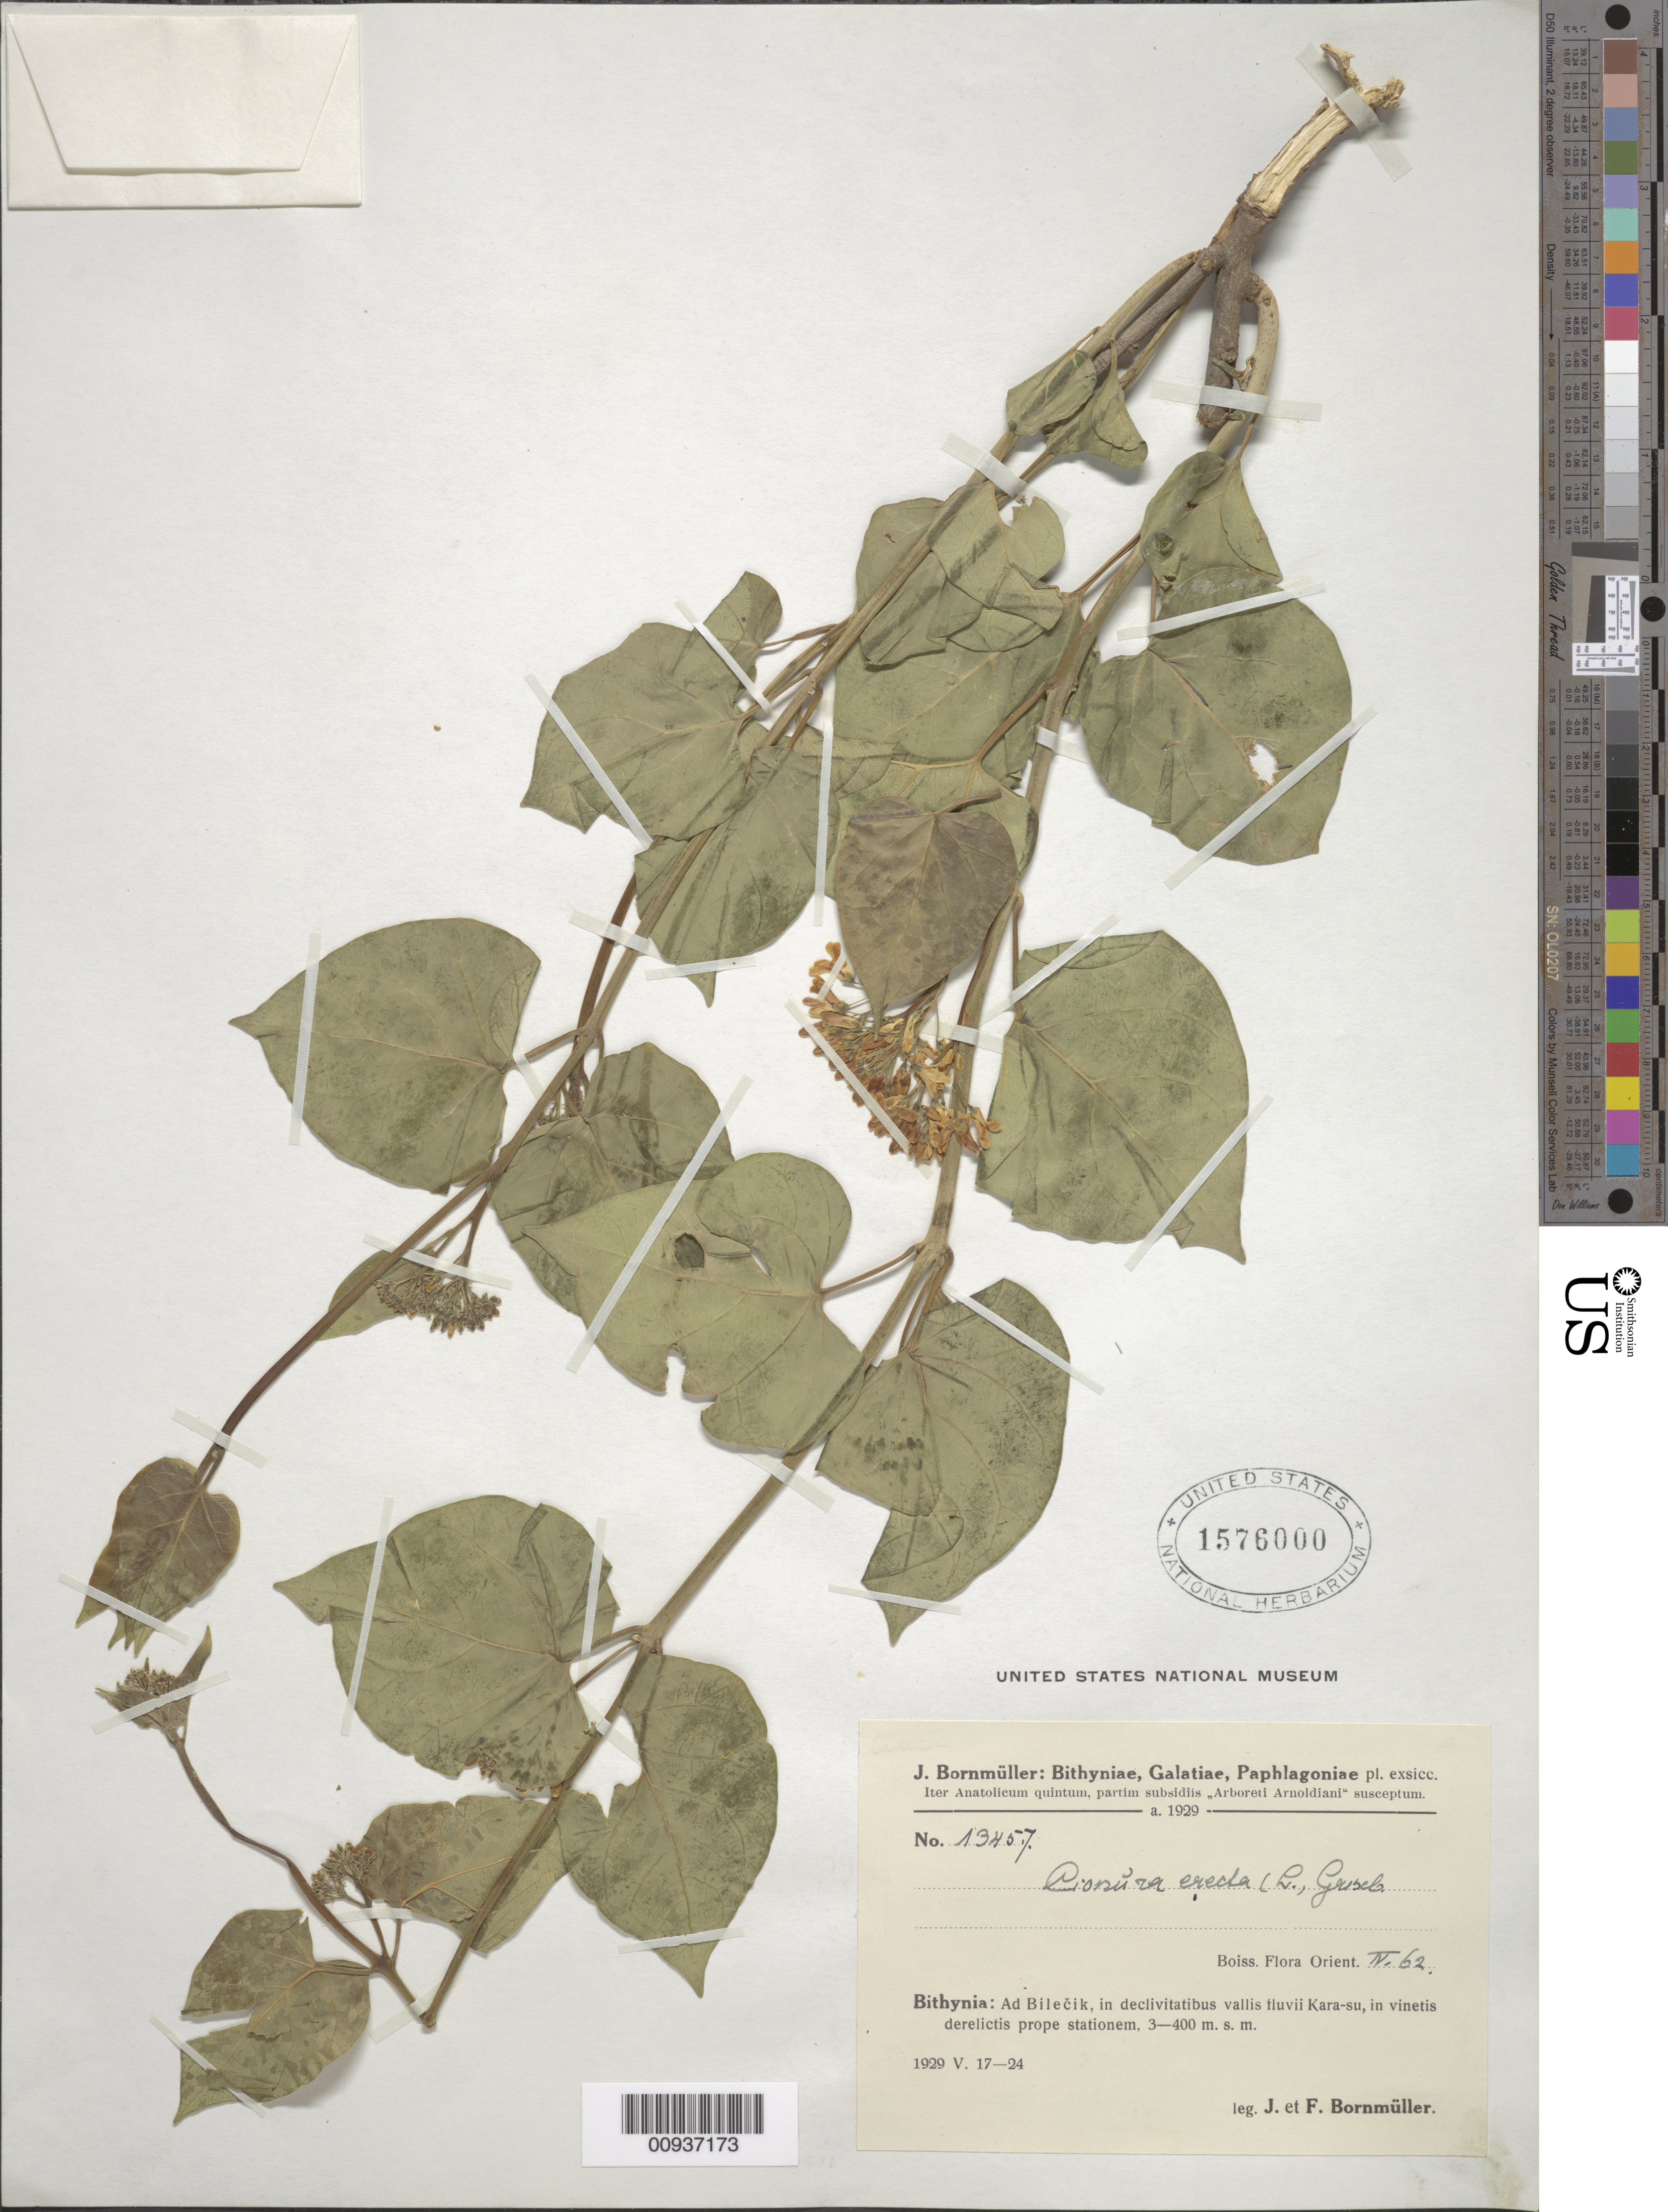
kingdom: Plantae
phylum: Tracheophyta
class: Magnoliopsida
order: Gentianales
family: Apocynaceae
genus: Marsdenia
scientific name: Marsdenia erecta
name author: R. Br.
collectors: J. Bornmüller & J. Bornmüller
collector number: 13457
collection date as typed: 17 May 1929 to 24 May 1929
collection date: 1929-05-17/1929-05-24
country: Turkey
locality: Bithynia: Ad Bilecik, in declivitatibus vallis fluvii Kara-su, in vinetis derelictis prope stationem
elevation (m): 300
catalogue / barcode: US 1576000